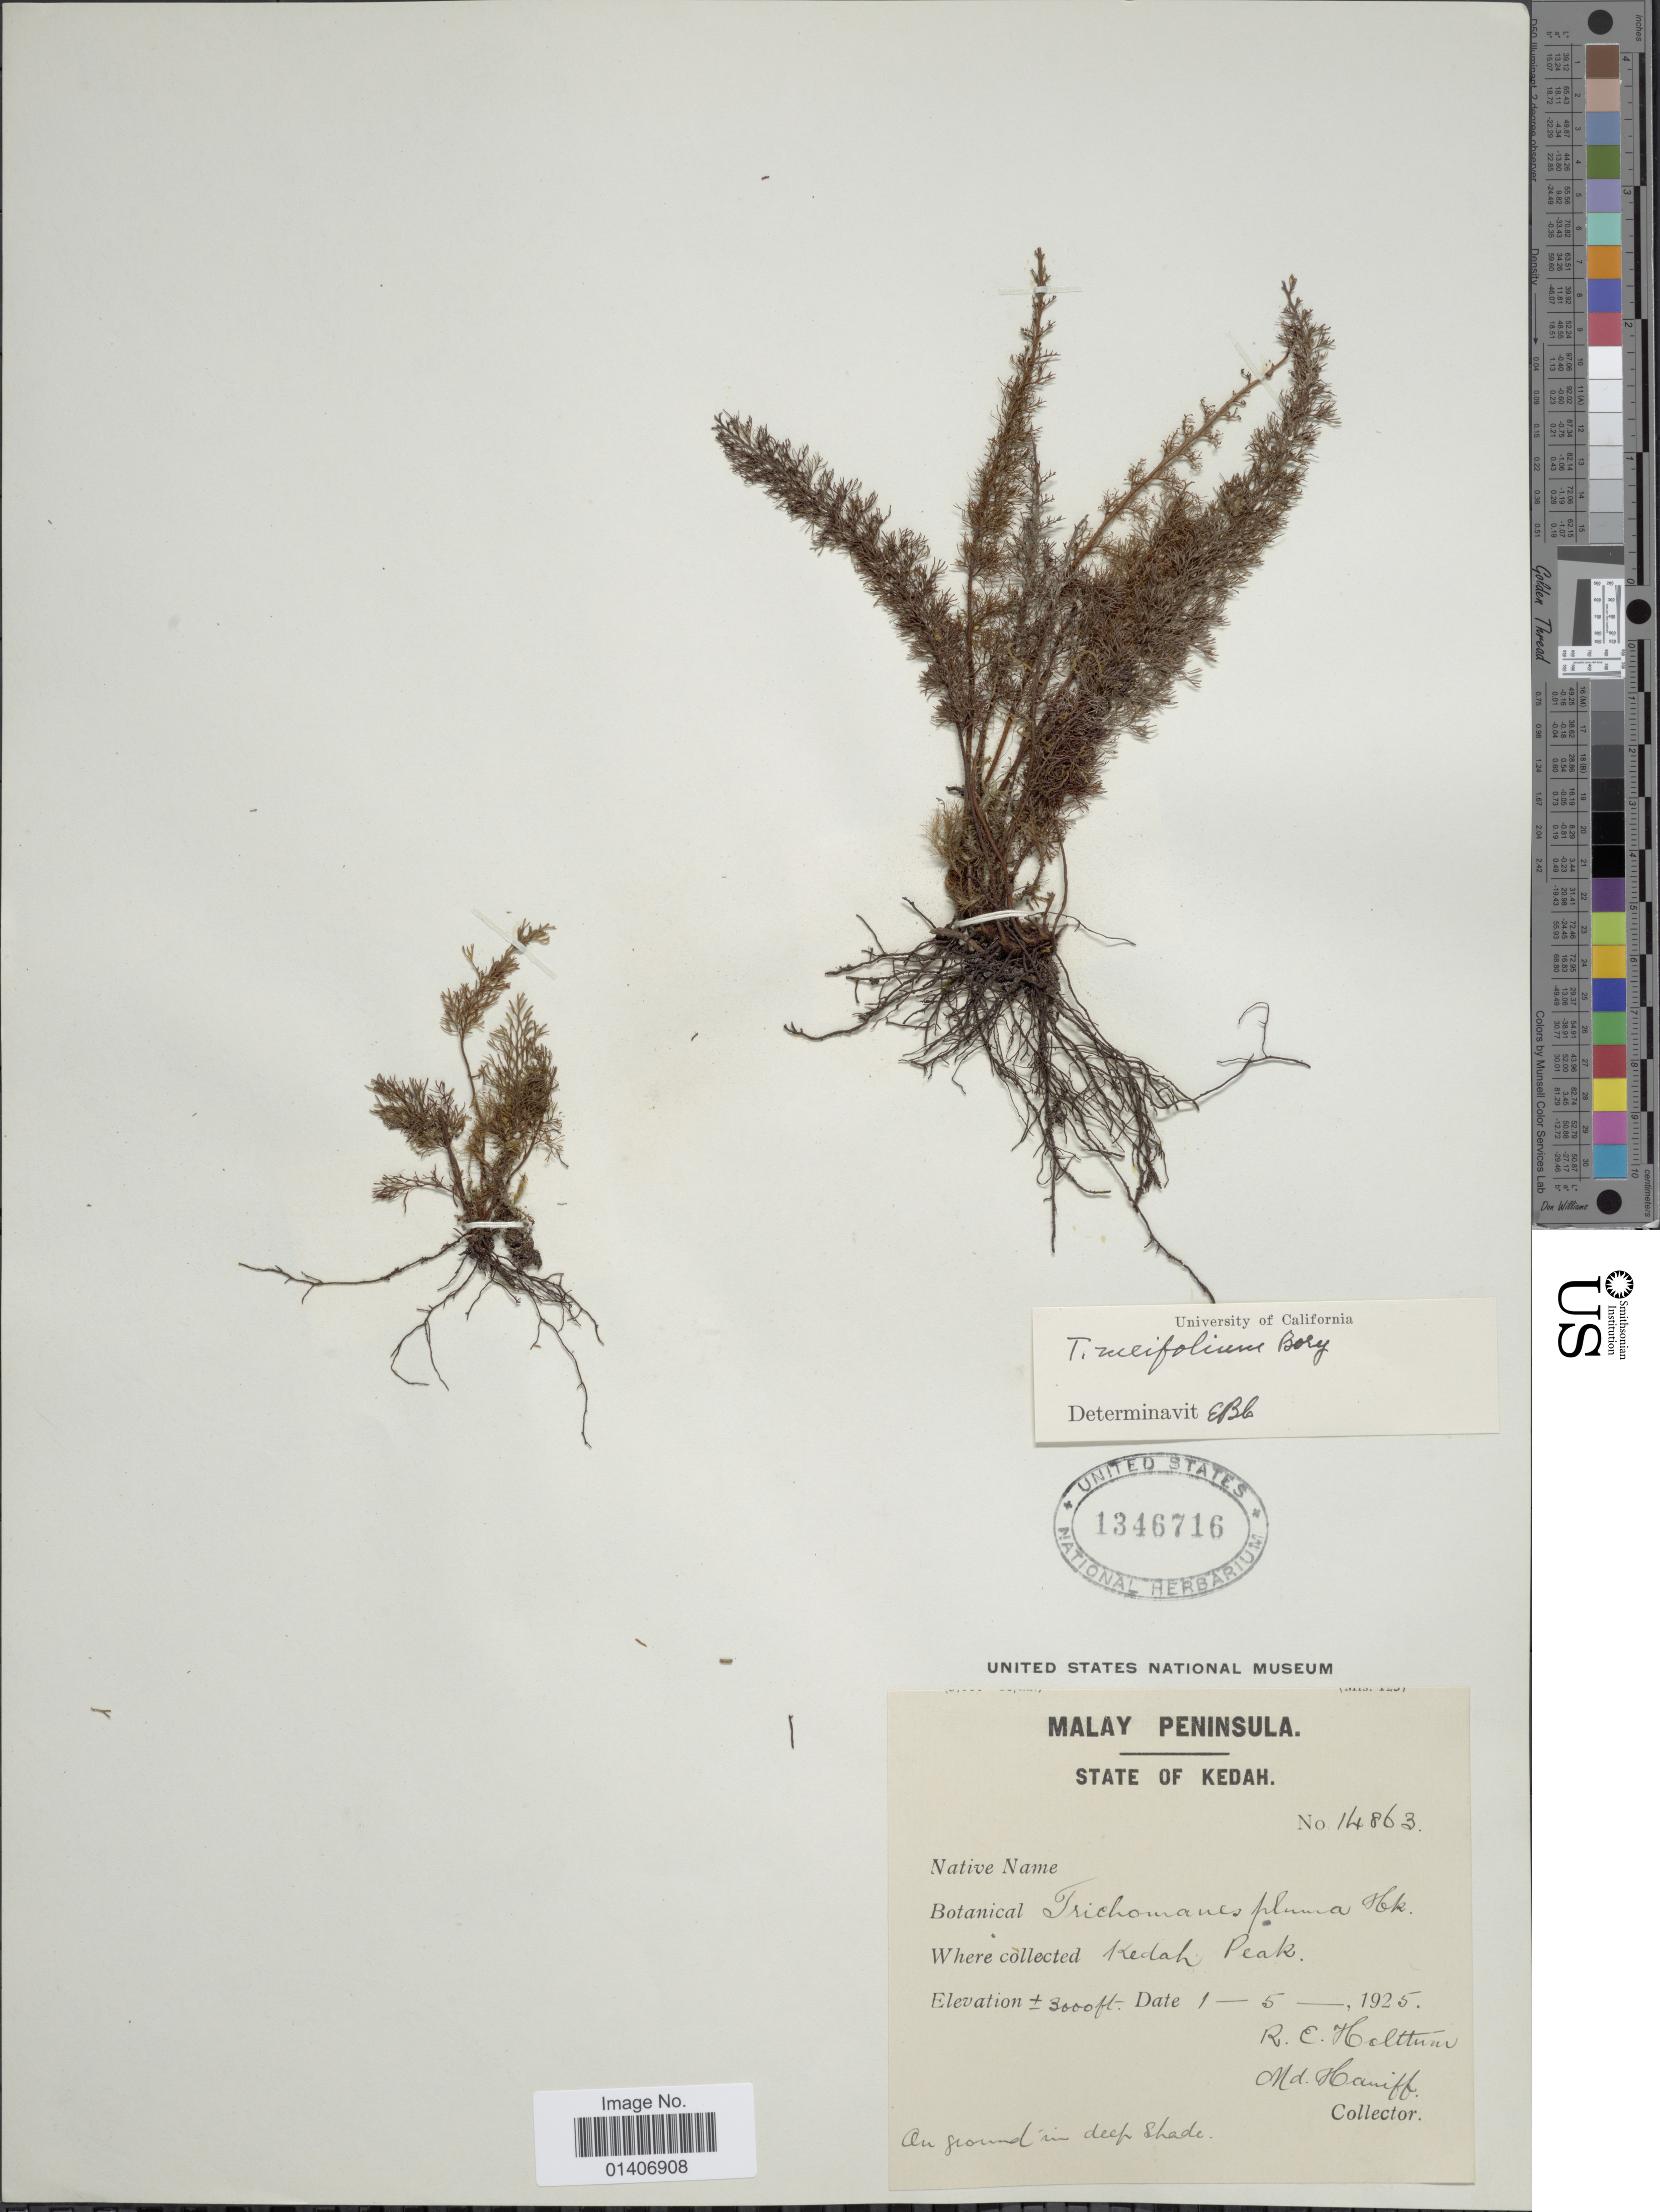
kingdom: Plantae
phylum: Tracheophyta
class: Polypodiopsida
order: Hymenophyllales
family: Hymenophyllaceae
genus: Abrodictyum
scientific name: Abrodictyum meifolium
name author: (Bory) Ebihara & K. Iwats.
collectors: R. E. Holttum & Haniff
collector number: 14863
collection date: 1925-05-01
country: Malaysia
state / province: Kedah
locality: Malay Peninsula, State of Kedah, Kedah Peak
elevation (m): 914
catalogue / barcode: US 1346716